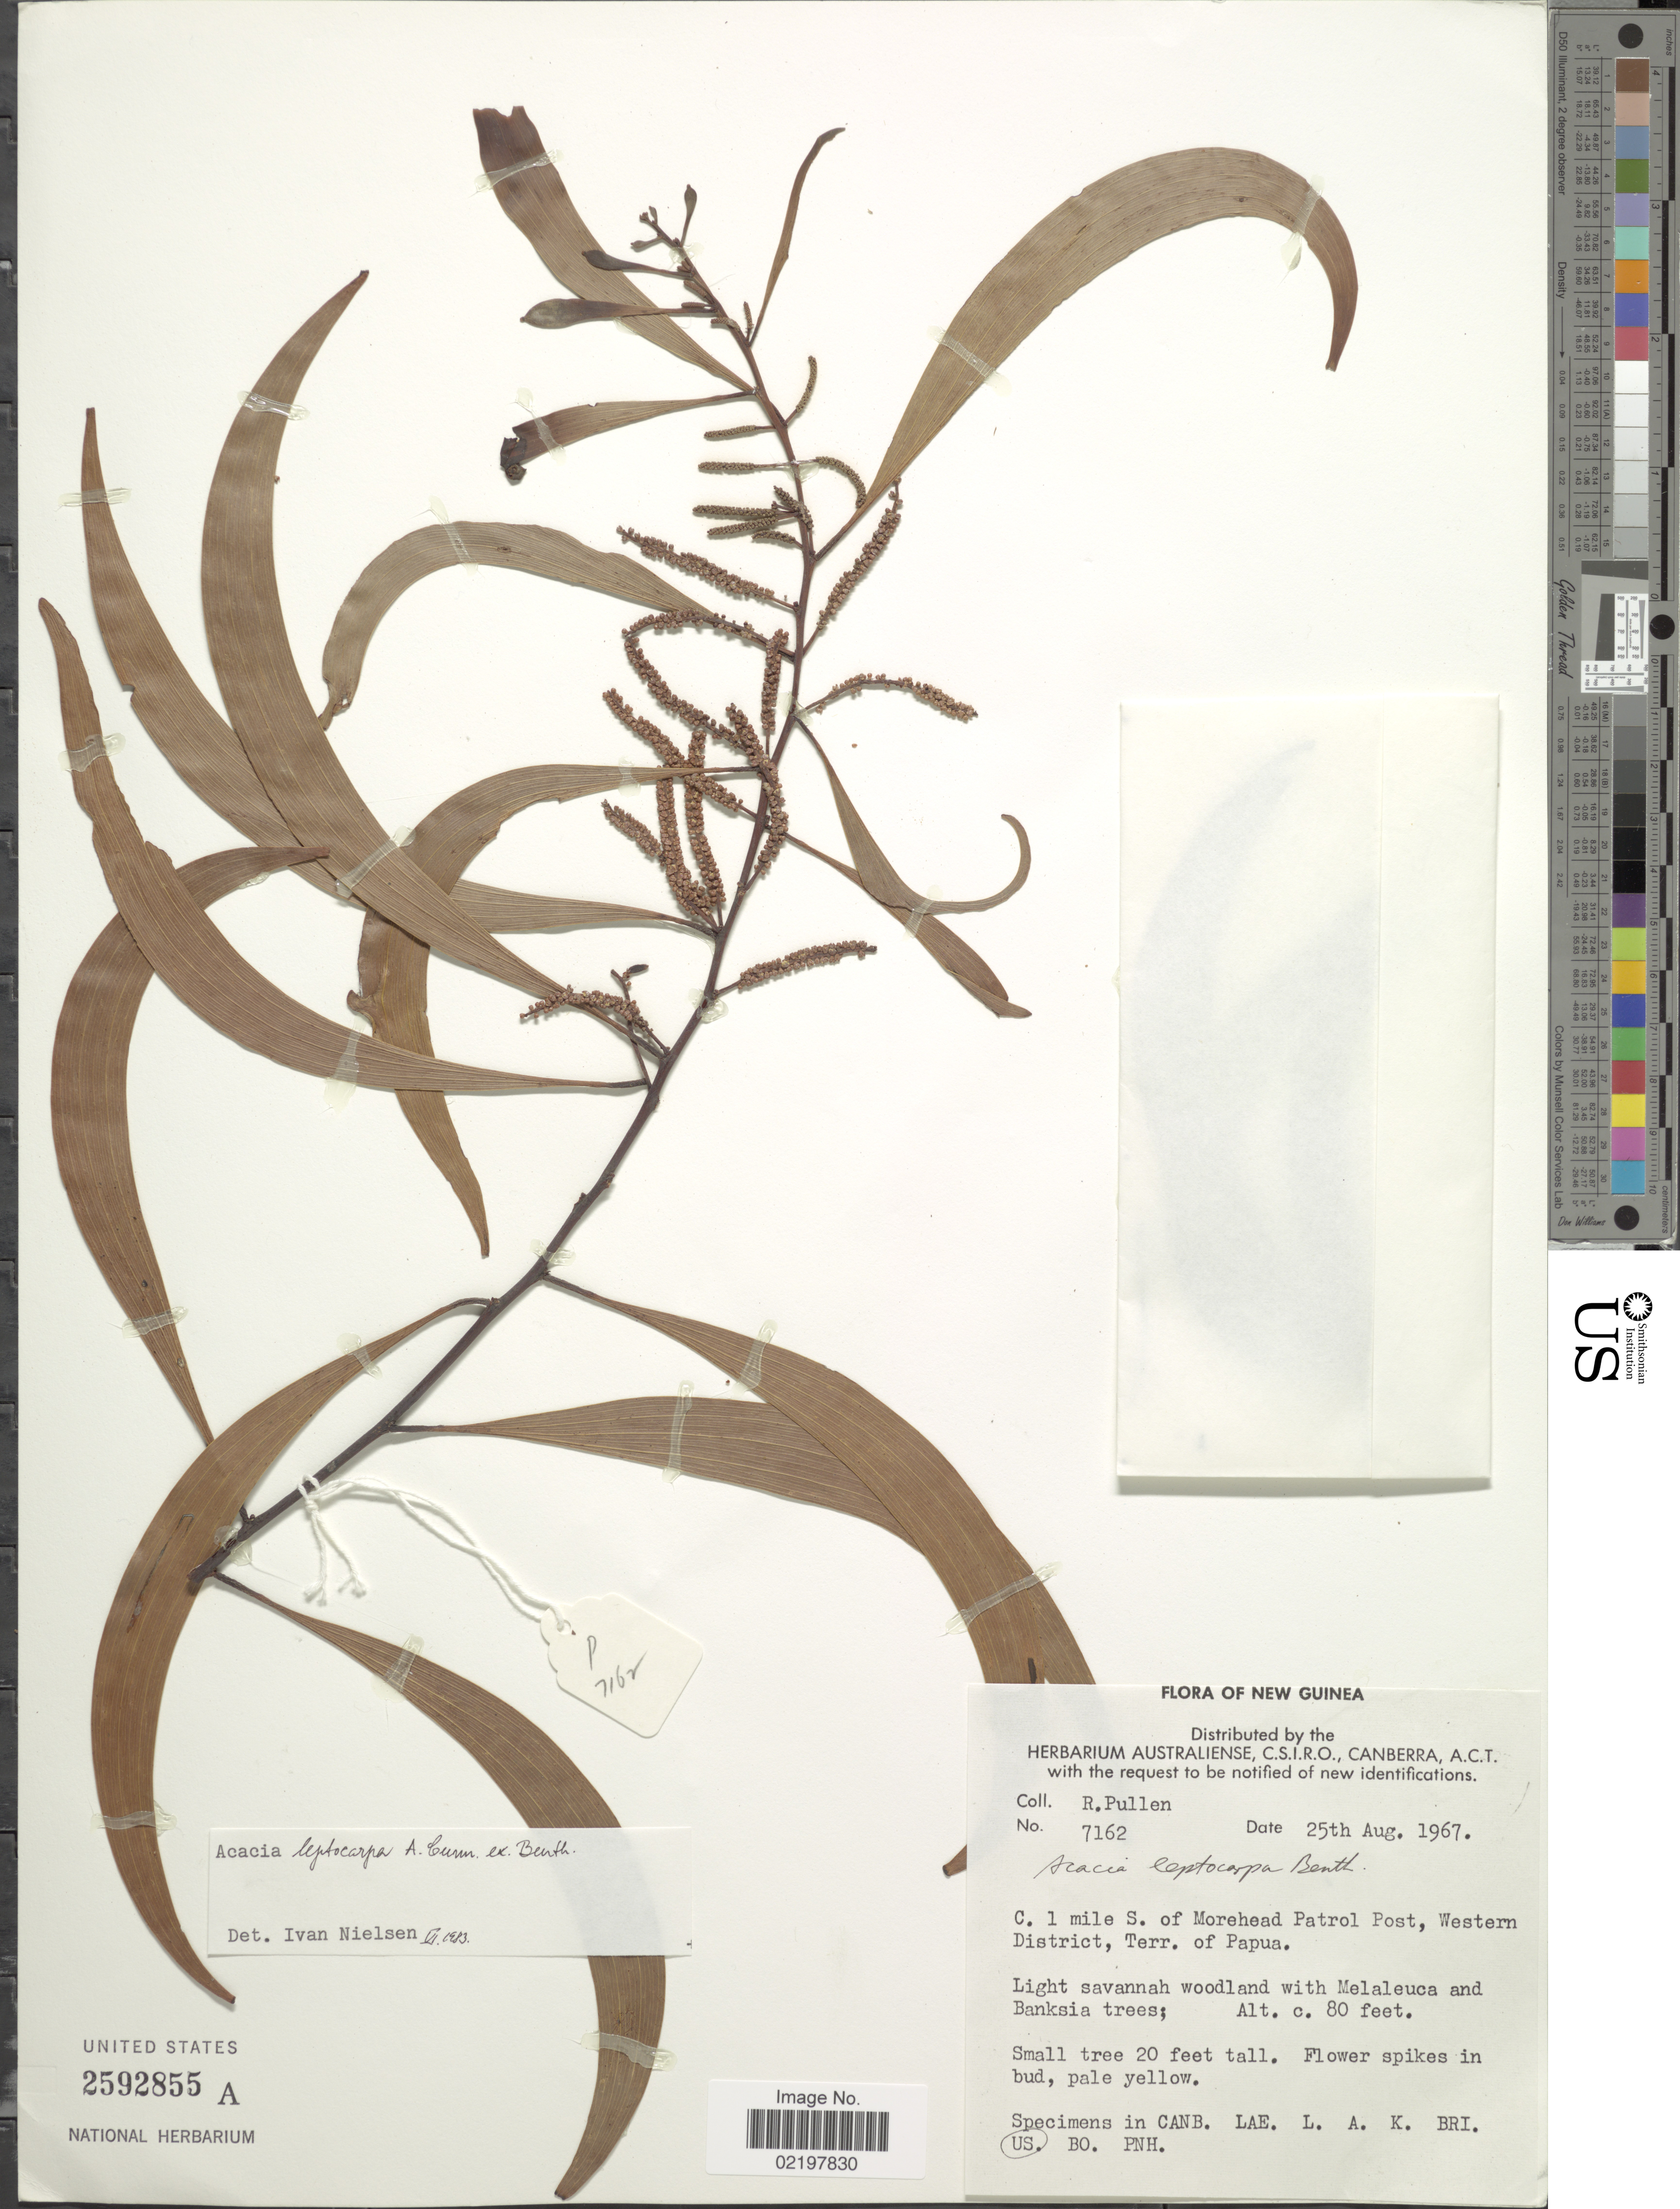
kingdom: Plantae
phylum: Tracheophyta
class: Magnoliopsida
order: Fabales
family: Fabaceae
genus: Acacia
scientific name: Acacia leptocarpa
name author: Benth.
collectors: R. Pullen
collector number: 7162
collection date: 1967-08-25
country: Papua New Guinea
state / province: Manus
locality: New Guinea, 1 mile S. of Morehead Patrol Post, Western District, Terr. of Papua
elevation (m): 24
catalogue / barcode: US 2592855A